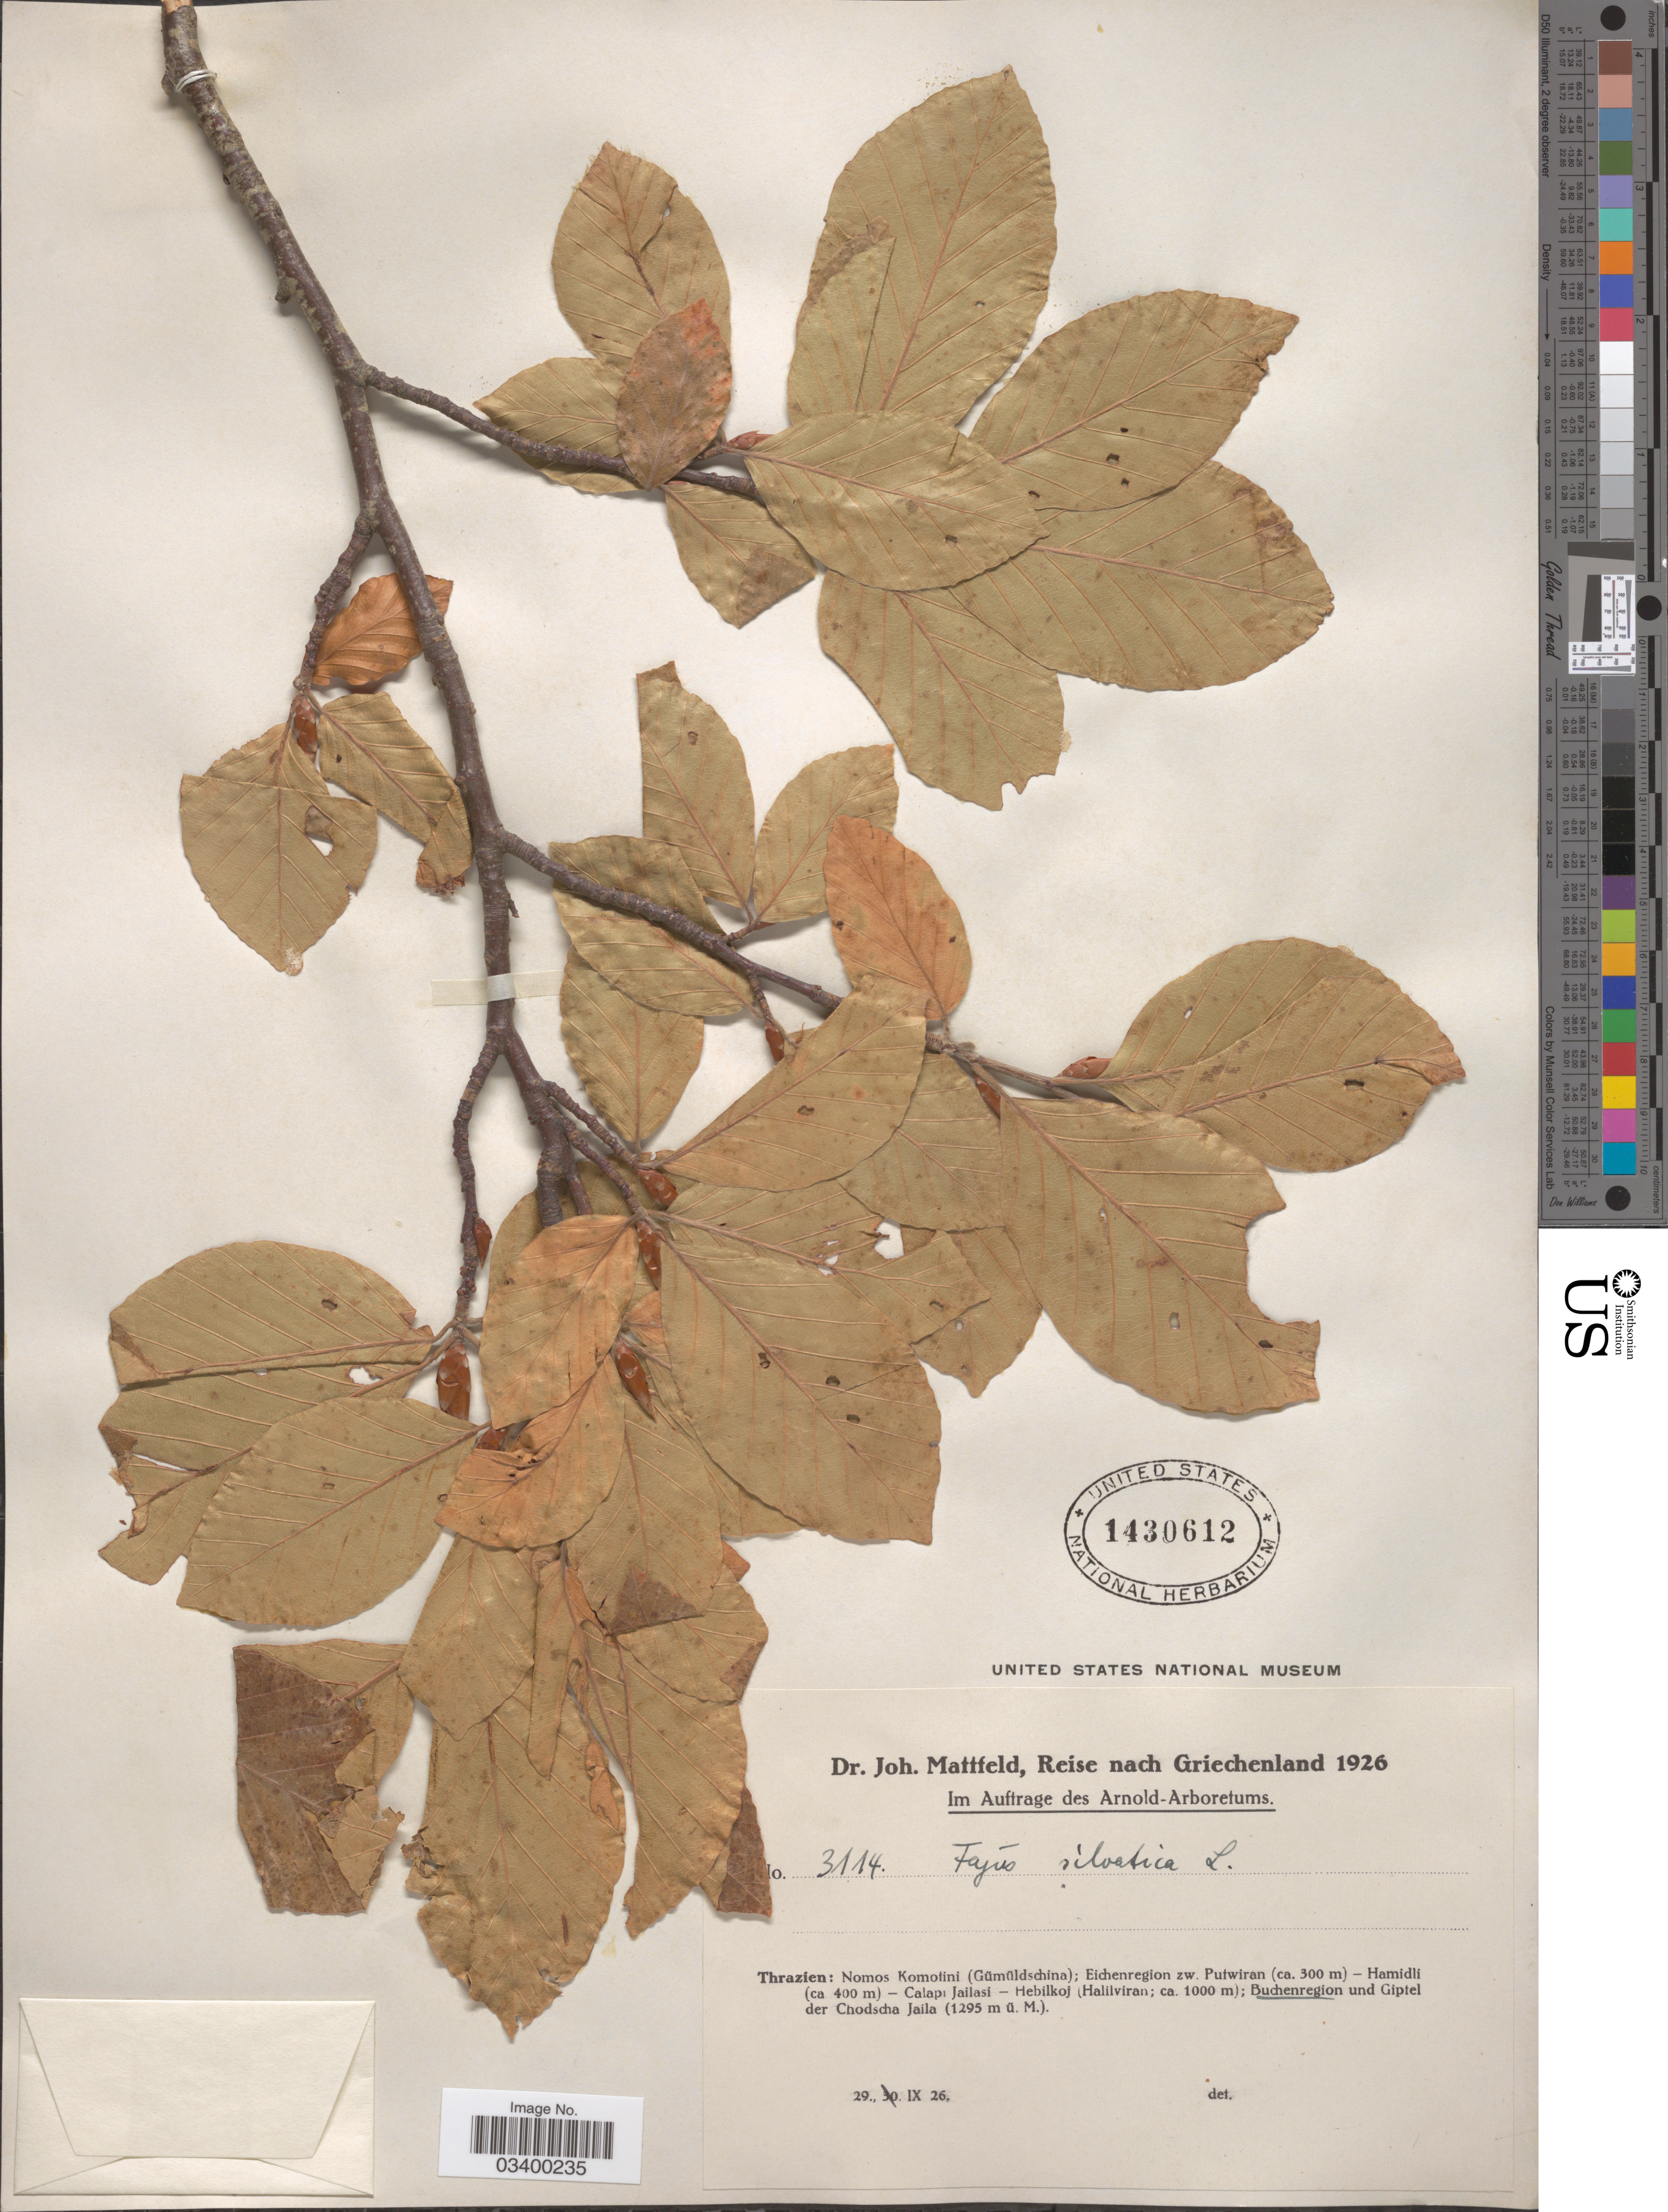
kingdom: Plantae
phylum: Tracheophyta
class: Magnoliopsida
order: Fagales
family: Fagaceae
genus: Fagus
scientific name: Fagus sylvatica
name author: L.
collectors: J. Mattfeld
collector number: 3114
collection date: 1926-09-29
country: Greece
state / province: East Macedonia and Thrace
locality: Griechenland. Thrazien: Buchenregion und Giptel der Chodscha Jaila.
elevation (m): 1295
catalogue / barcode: US 1430612